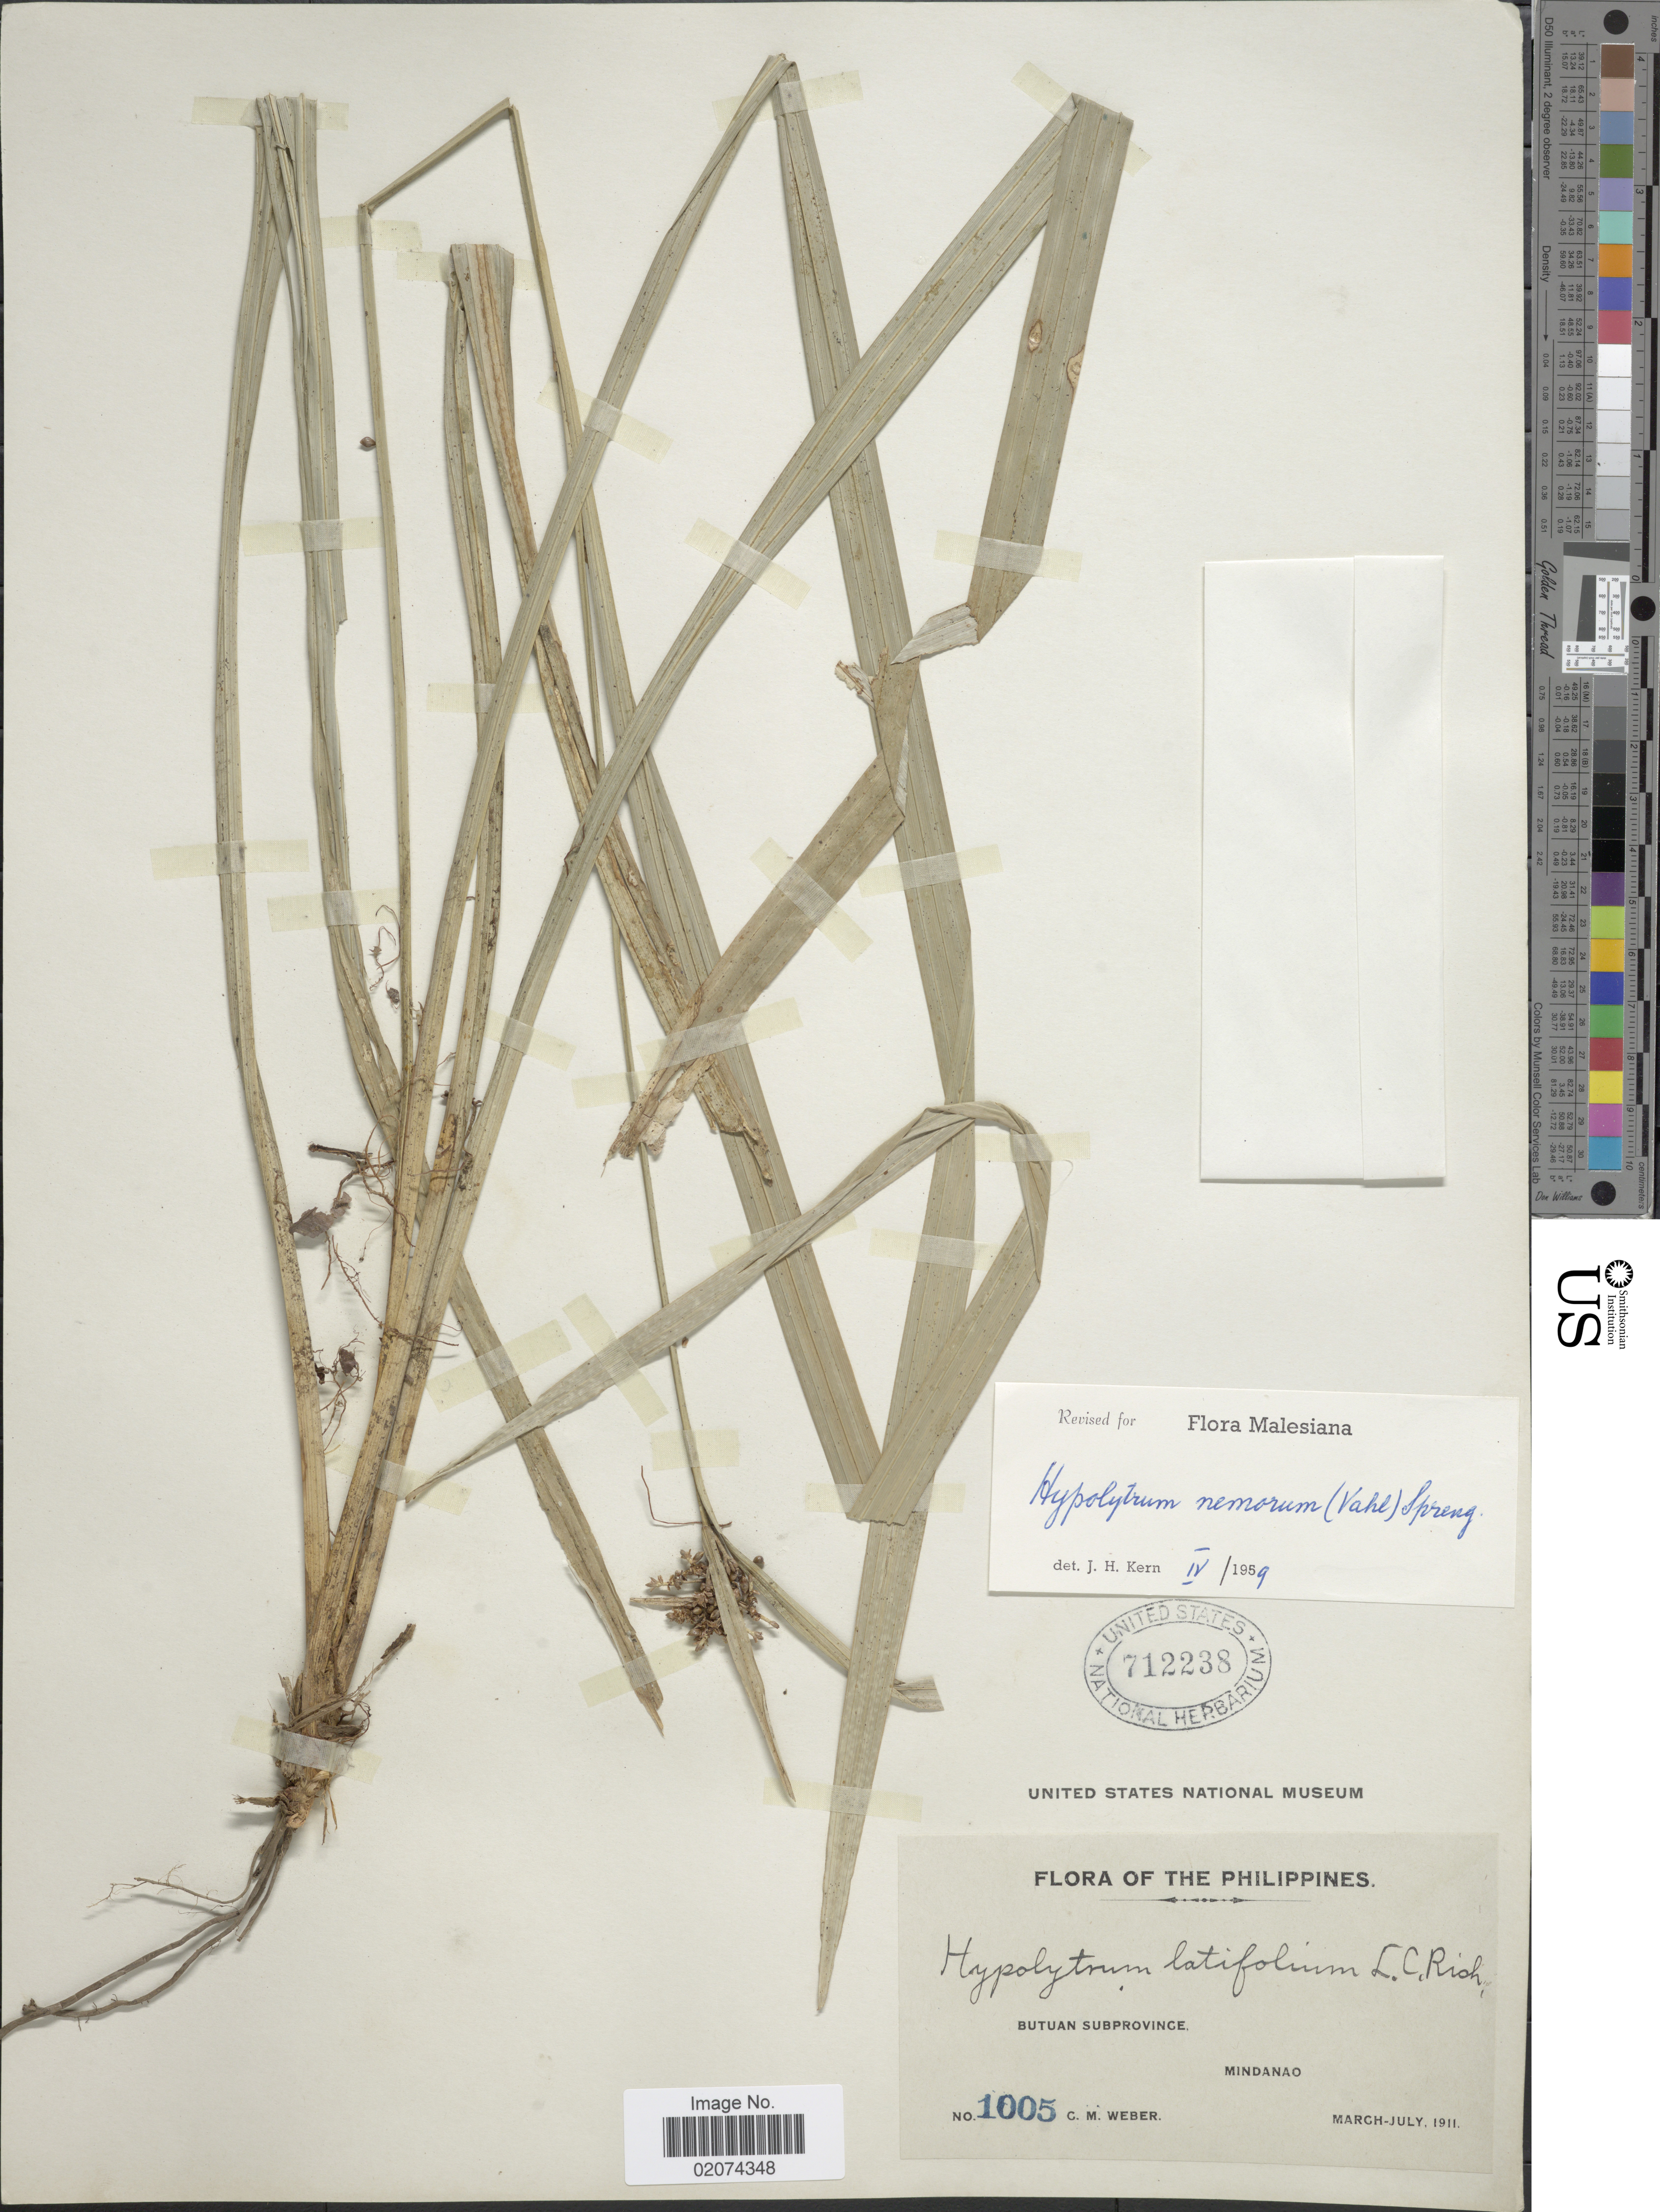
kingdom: Plantae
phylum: Tracheophyta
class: Liliopsida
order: Poales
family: Cyperaceae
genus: Hypolytrum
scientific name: Hypolytrum nemorum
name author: (Vahl) Spreng.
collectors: C. M. Weber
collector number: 1005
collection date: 1911-03/1911-07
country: Philippines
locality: Butuan Subprovince, Mindanao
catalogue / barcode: US 712238